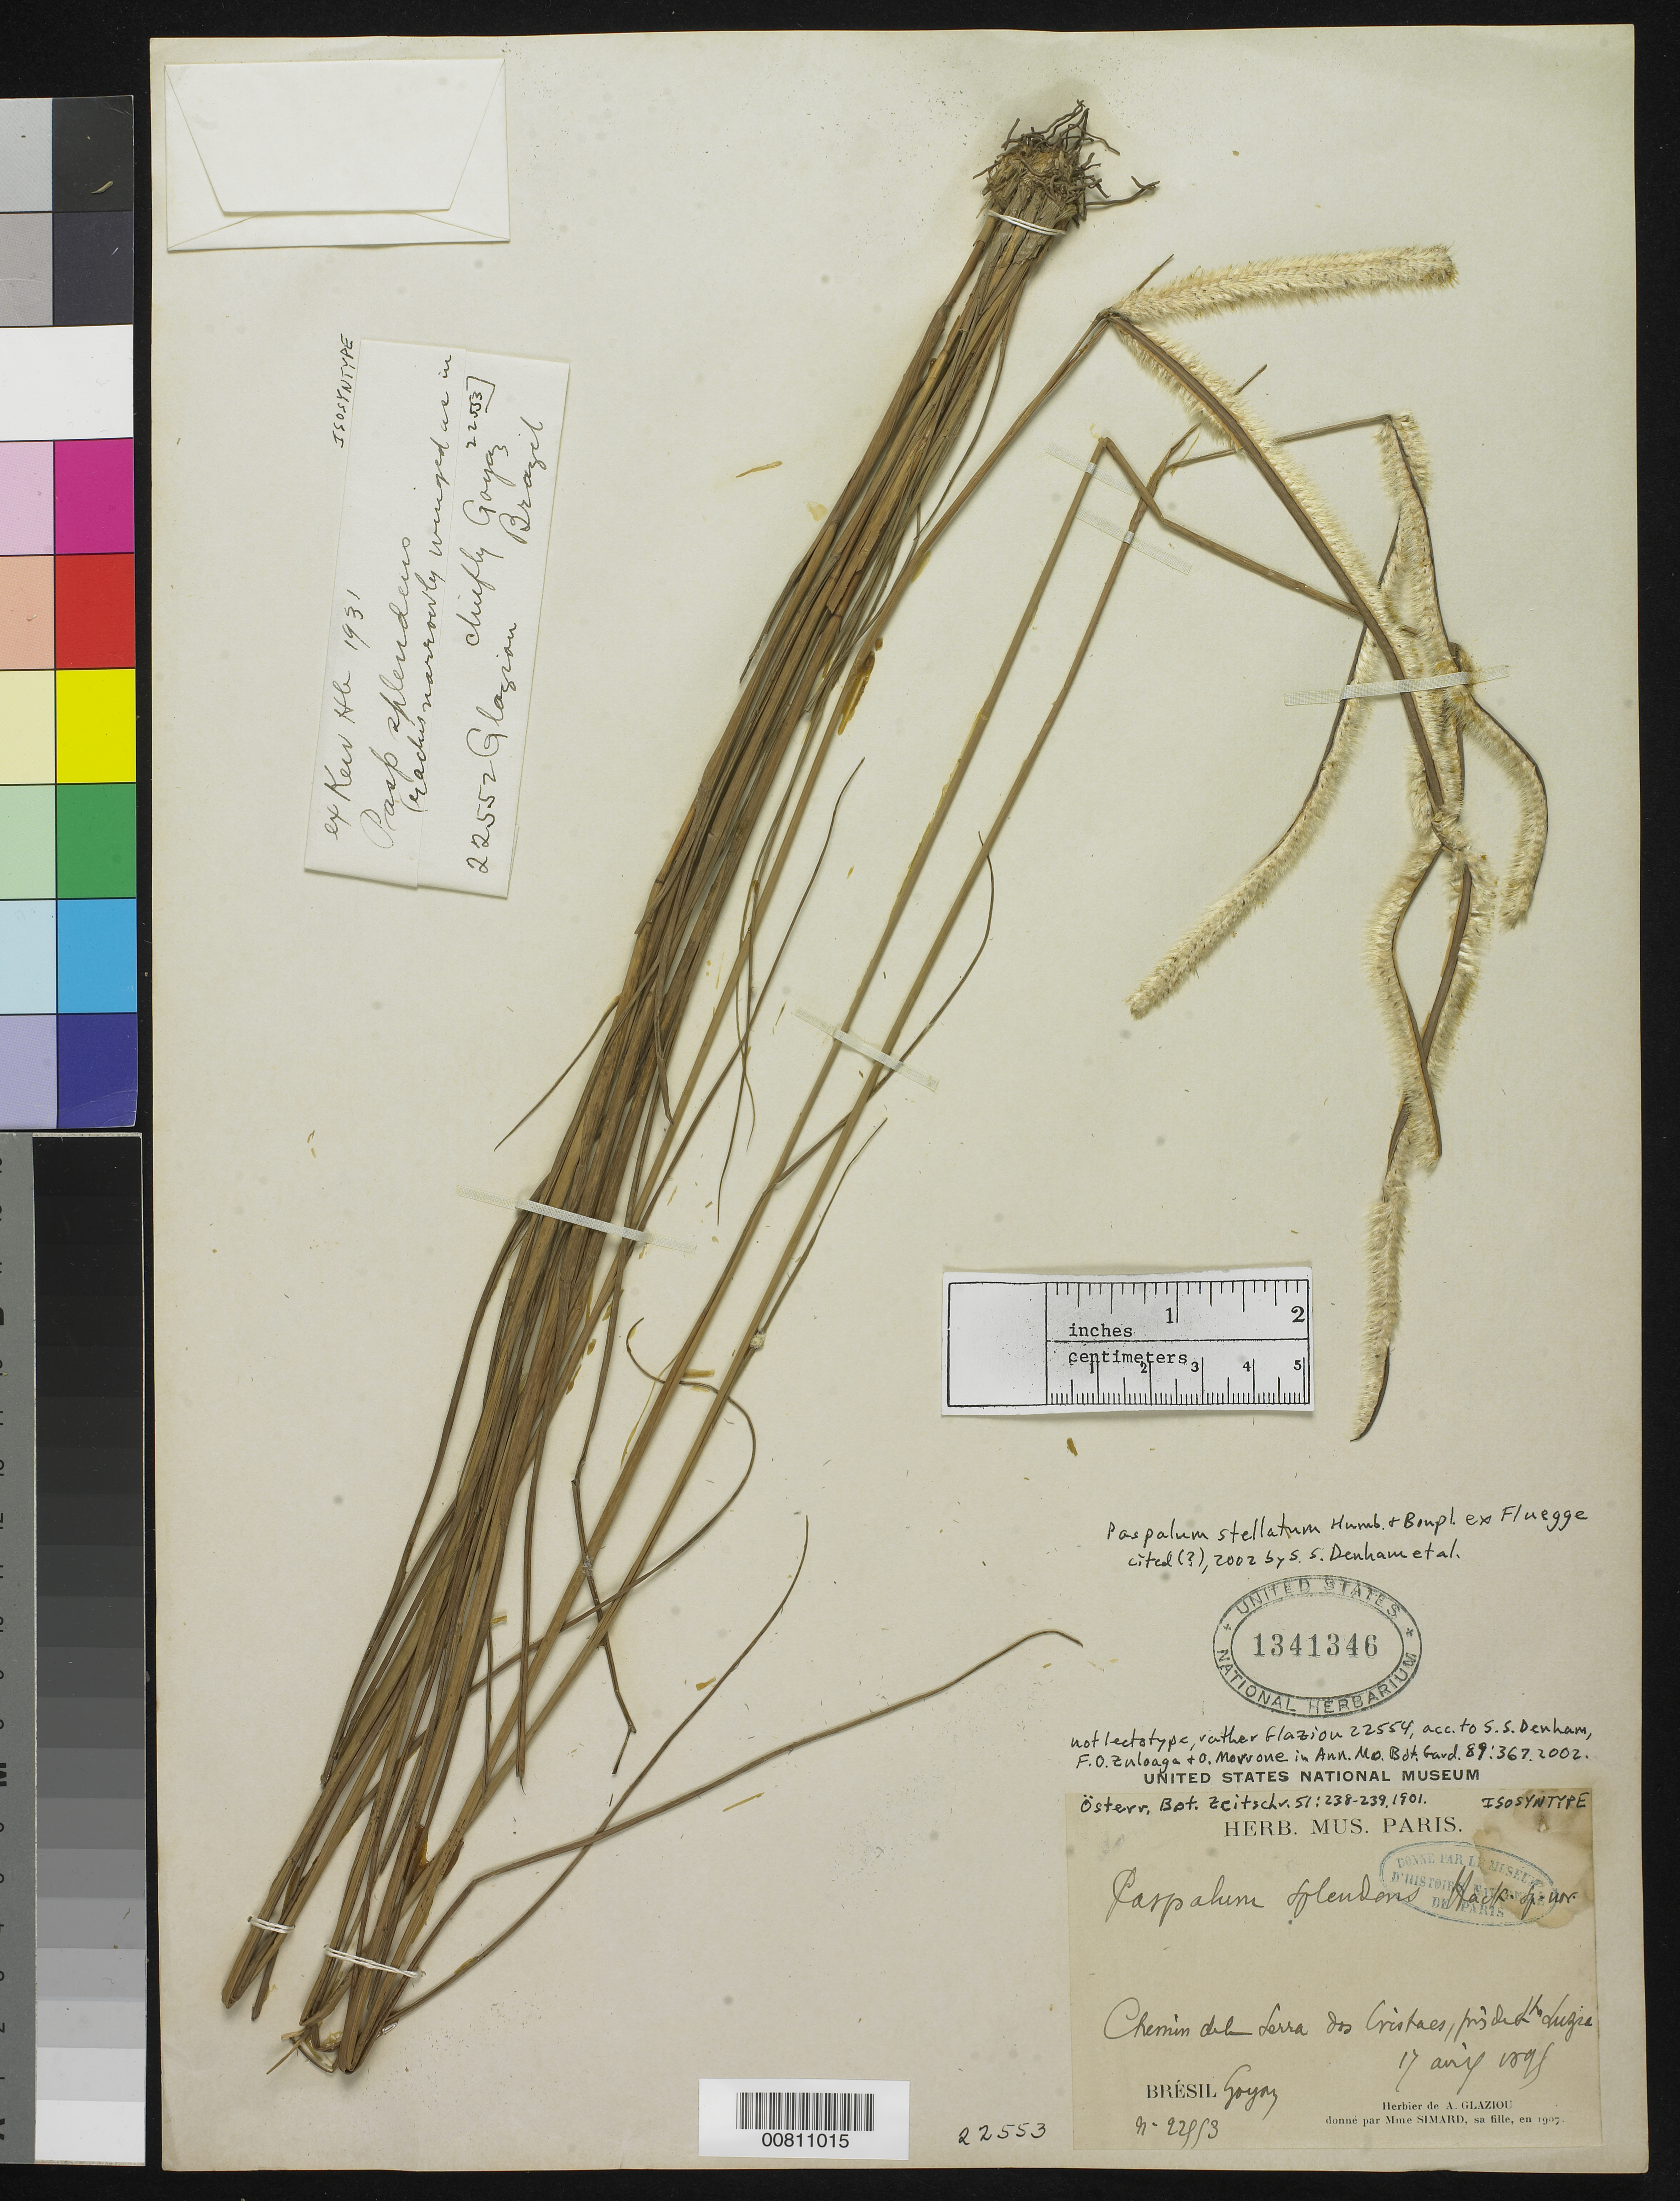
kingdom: Plantae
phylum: Tracheophyta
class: Liliopsida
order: Poales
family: Poaceae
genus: Paspalum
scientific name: Paspalum splendens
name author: Hack.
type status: Isosyntype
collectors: A. F. M. Glaziou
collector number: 22552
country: Brazil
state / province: Goiás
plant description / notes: Glaziou 22554 designated as lectotype by S.S. Denham et al., Ann. Missouri Bot. Gard. 89: 367 (2002).; Fragment of isosyntype ex Herb. Vienna, mounted in pocket on same sheet with Glaziou 22553.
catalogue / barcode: US 1341346-2